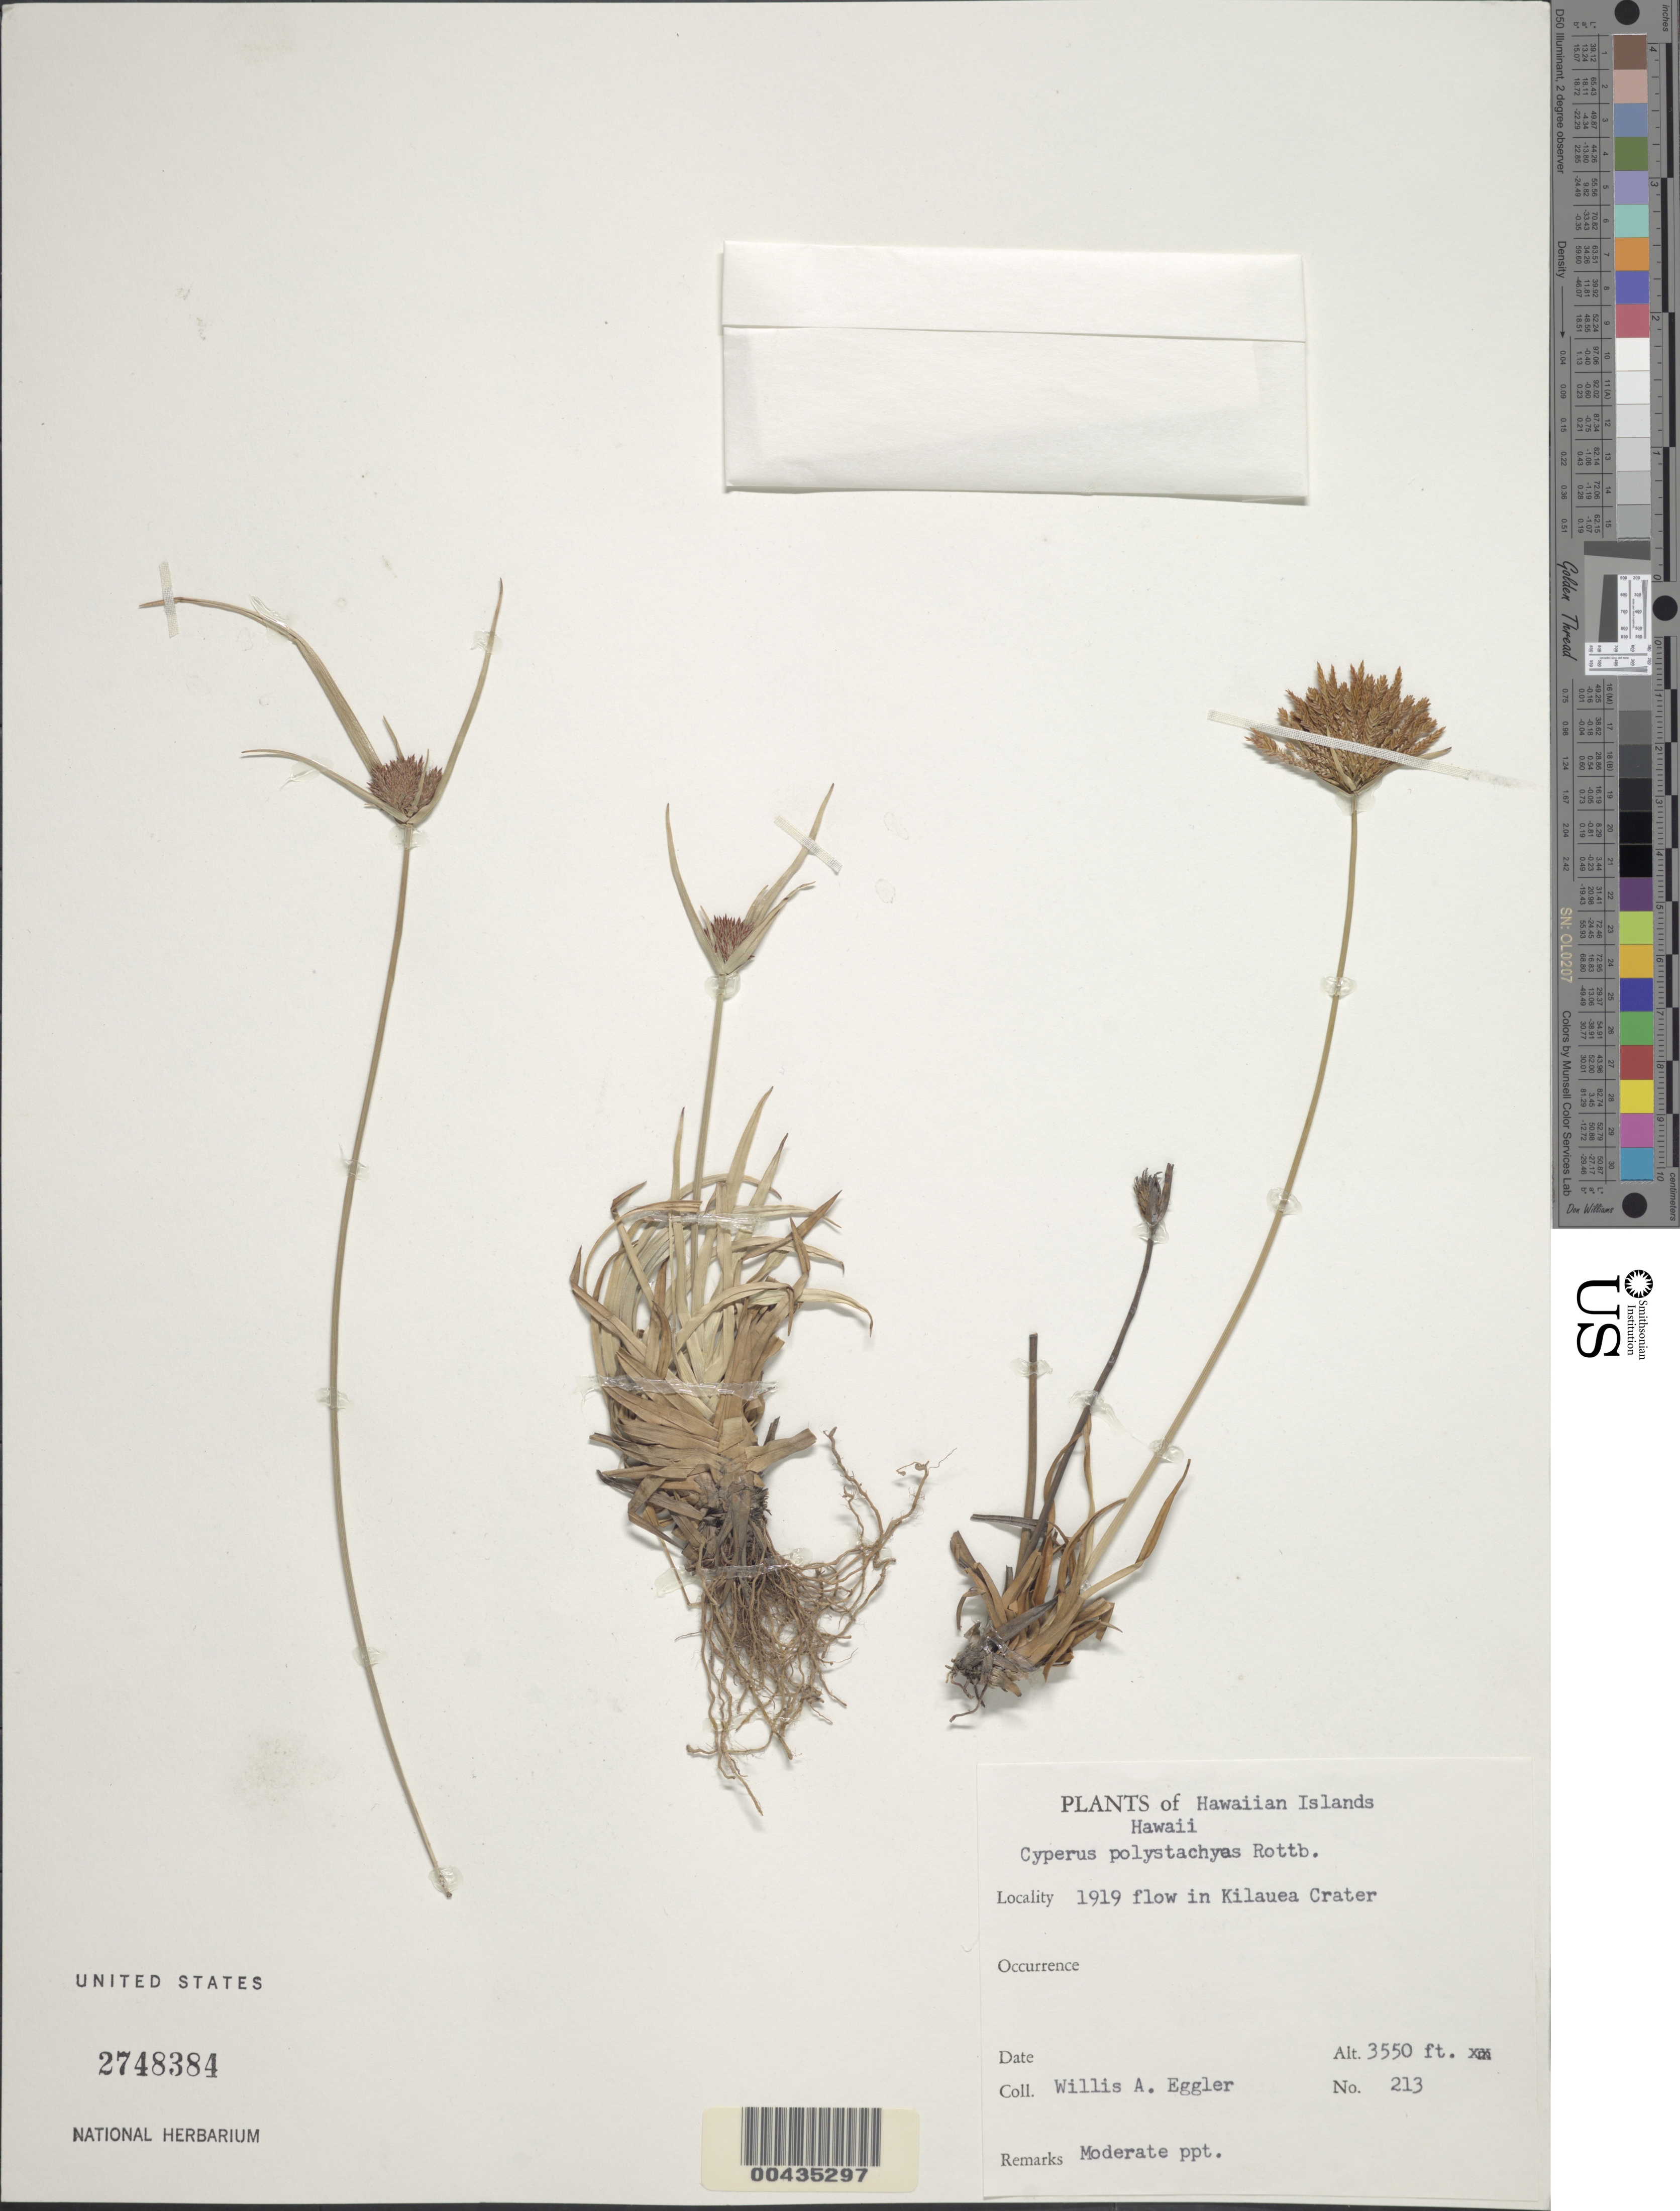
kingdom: Plantae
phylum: Tracheophyta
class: Liliopsida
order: Poales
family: Cyperaceae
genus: Cyperus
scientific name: Cyperus polystachyos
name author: Rottb.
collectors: W. A. Eggler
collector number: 213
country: United States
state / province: Hawaii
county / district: Hawaii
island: Hawaii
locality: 1919 flow in Kilauea Crater, Hawaii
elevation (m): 1082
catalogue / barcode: US 2748384